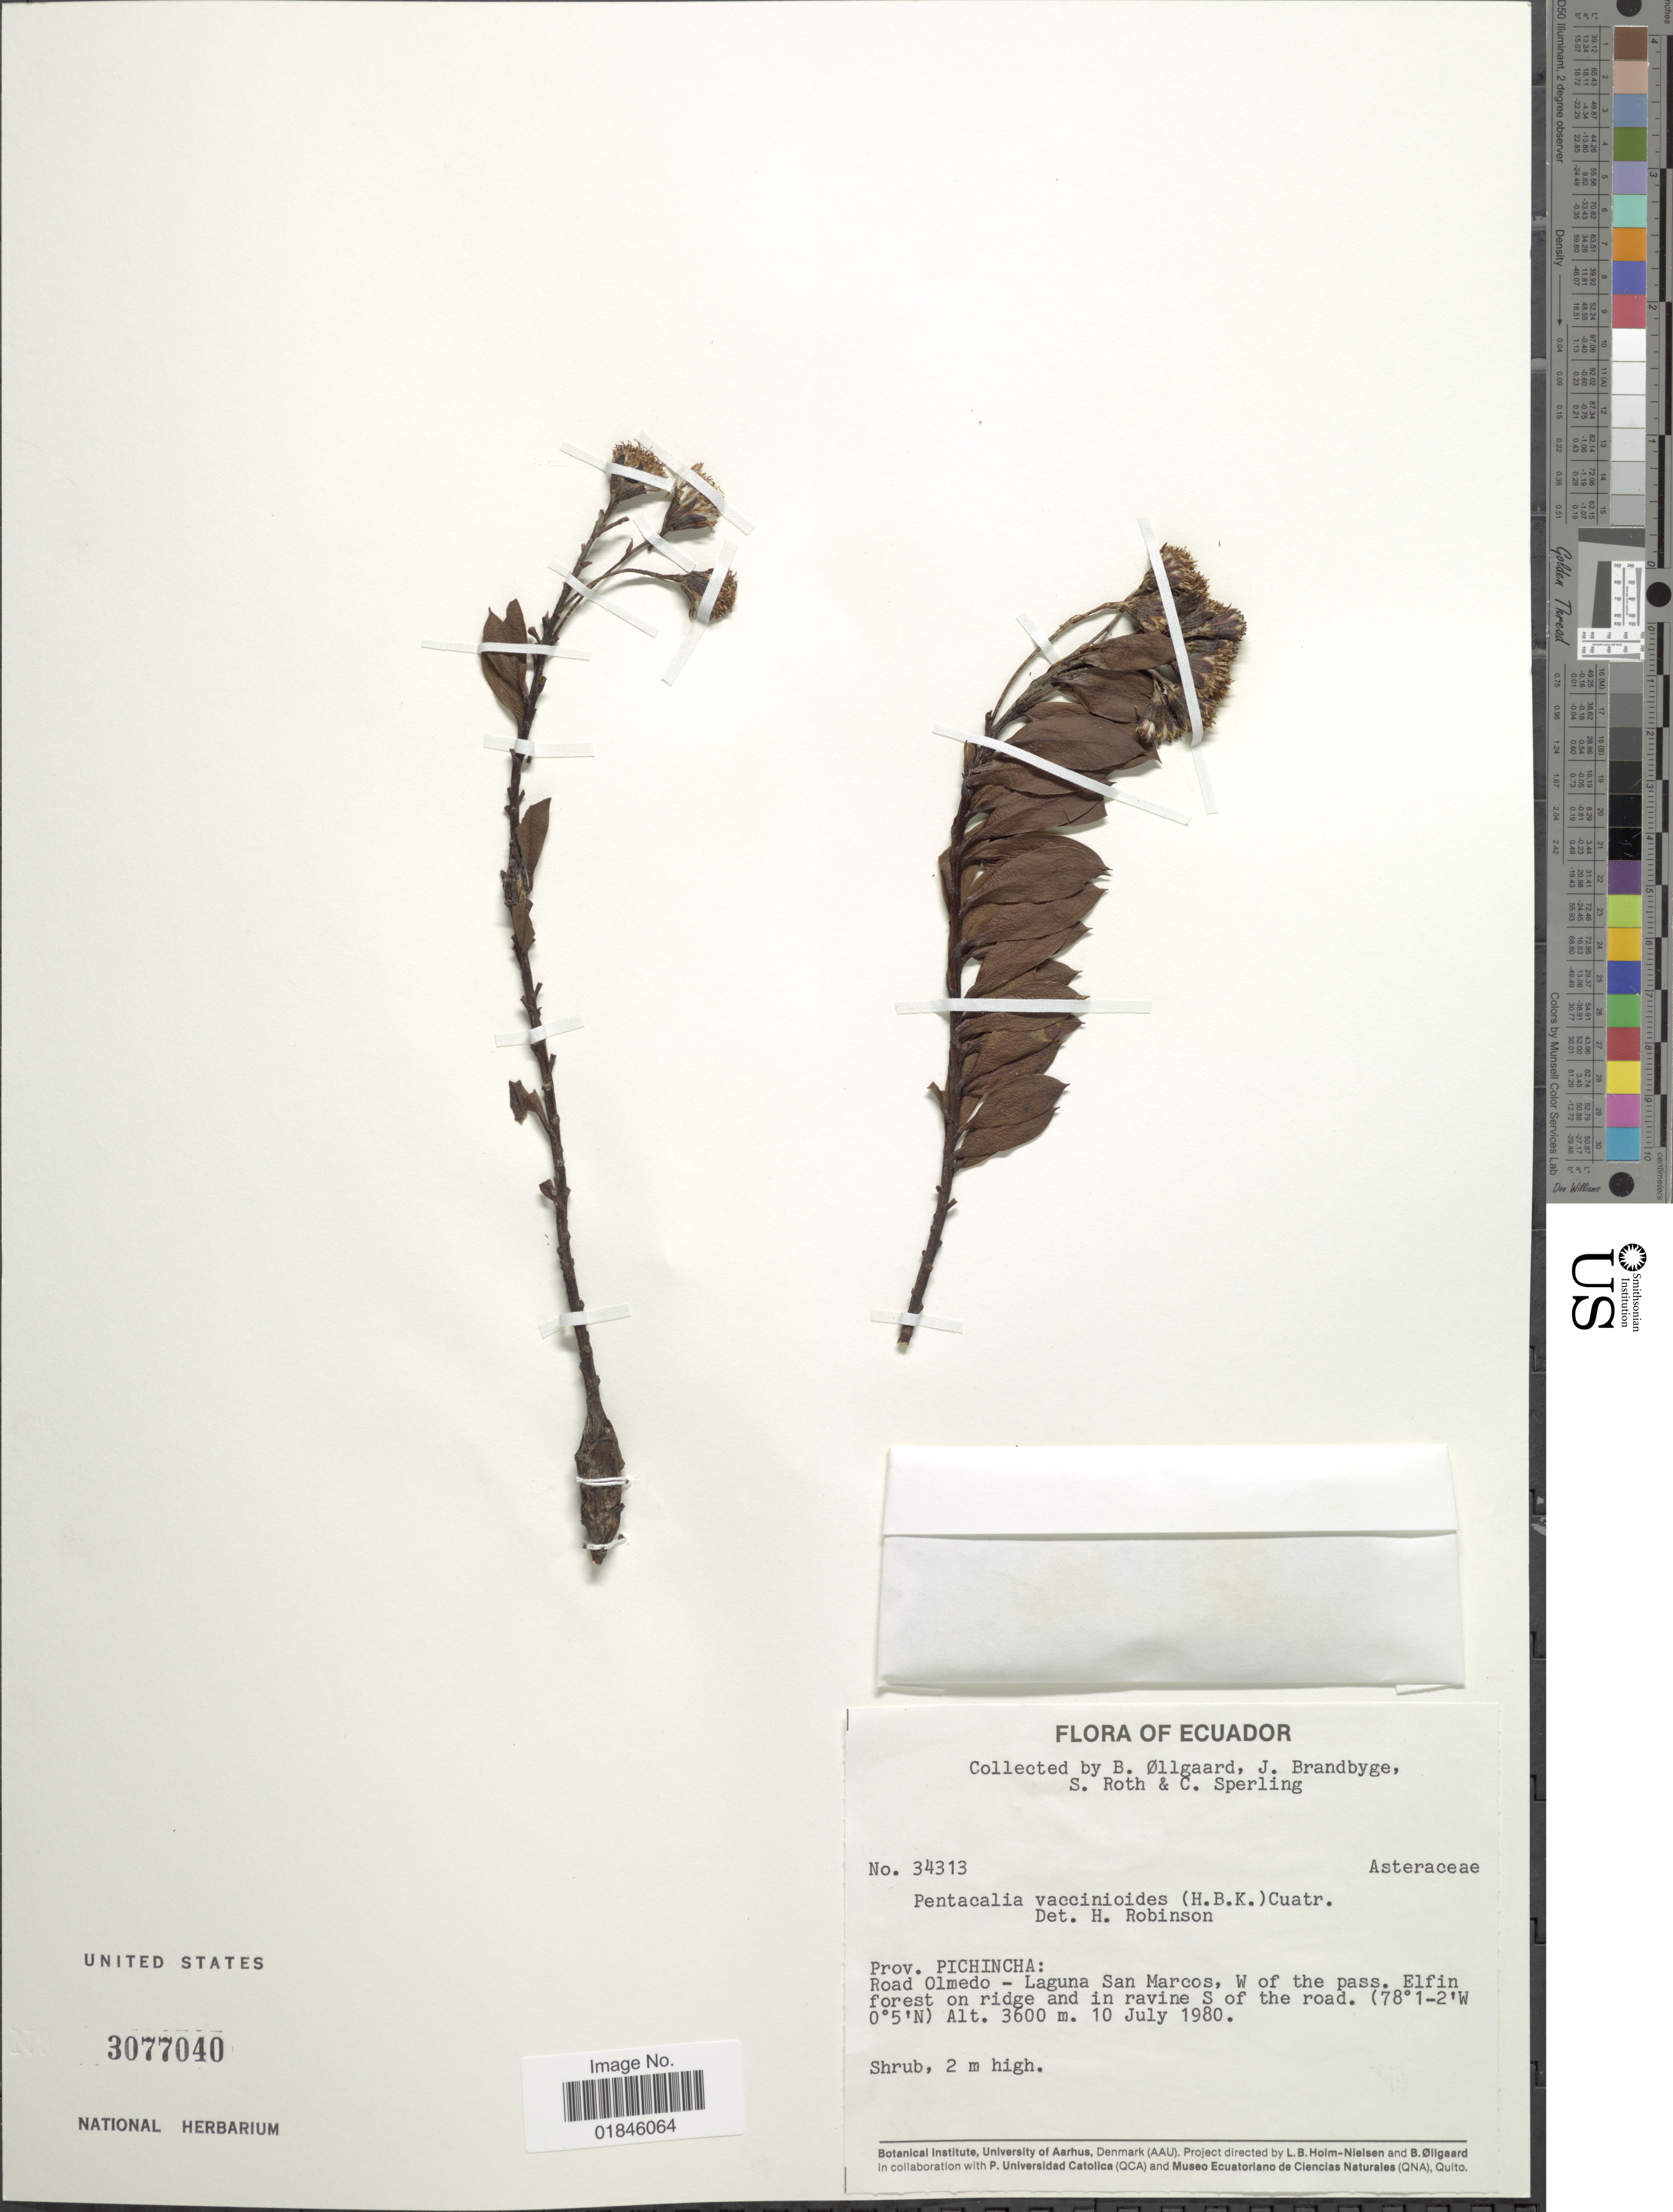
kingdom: Plantae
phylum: Tracheophyta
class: Magnoliopsida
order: Asterales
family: Asteraceae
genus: Pentacalia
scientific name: Pentacalia vaccinioides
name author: (Kunth) Cuatrec.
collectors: B. Øllgaard, J. Brandbyge, S. Roth & C. Sperling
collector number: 34313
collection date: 1980-07-10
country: Ecuador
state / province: Pichincha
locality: Prov. Pichincha: Road Olmedo - Laguna San Marcos, W of the pass. Elfin forest on ridge and in ravine S of the road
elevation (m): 3600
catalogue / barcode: US 3077040